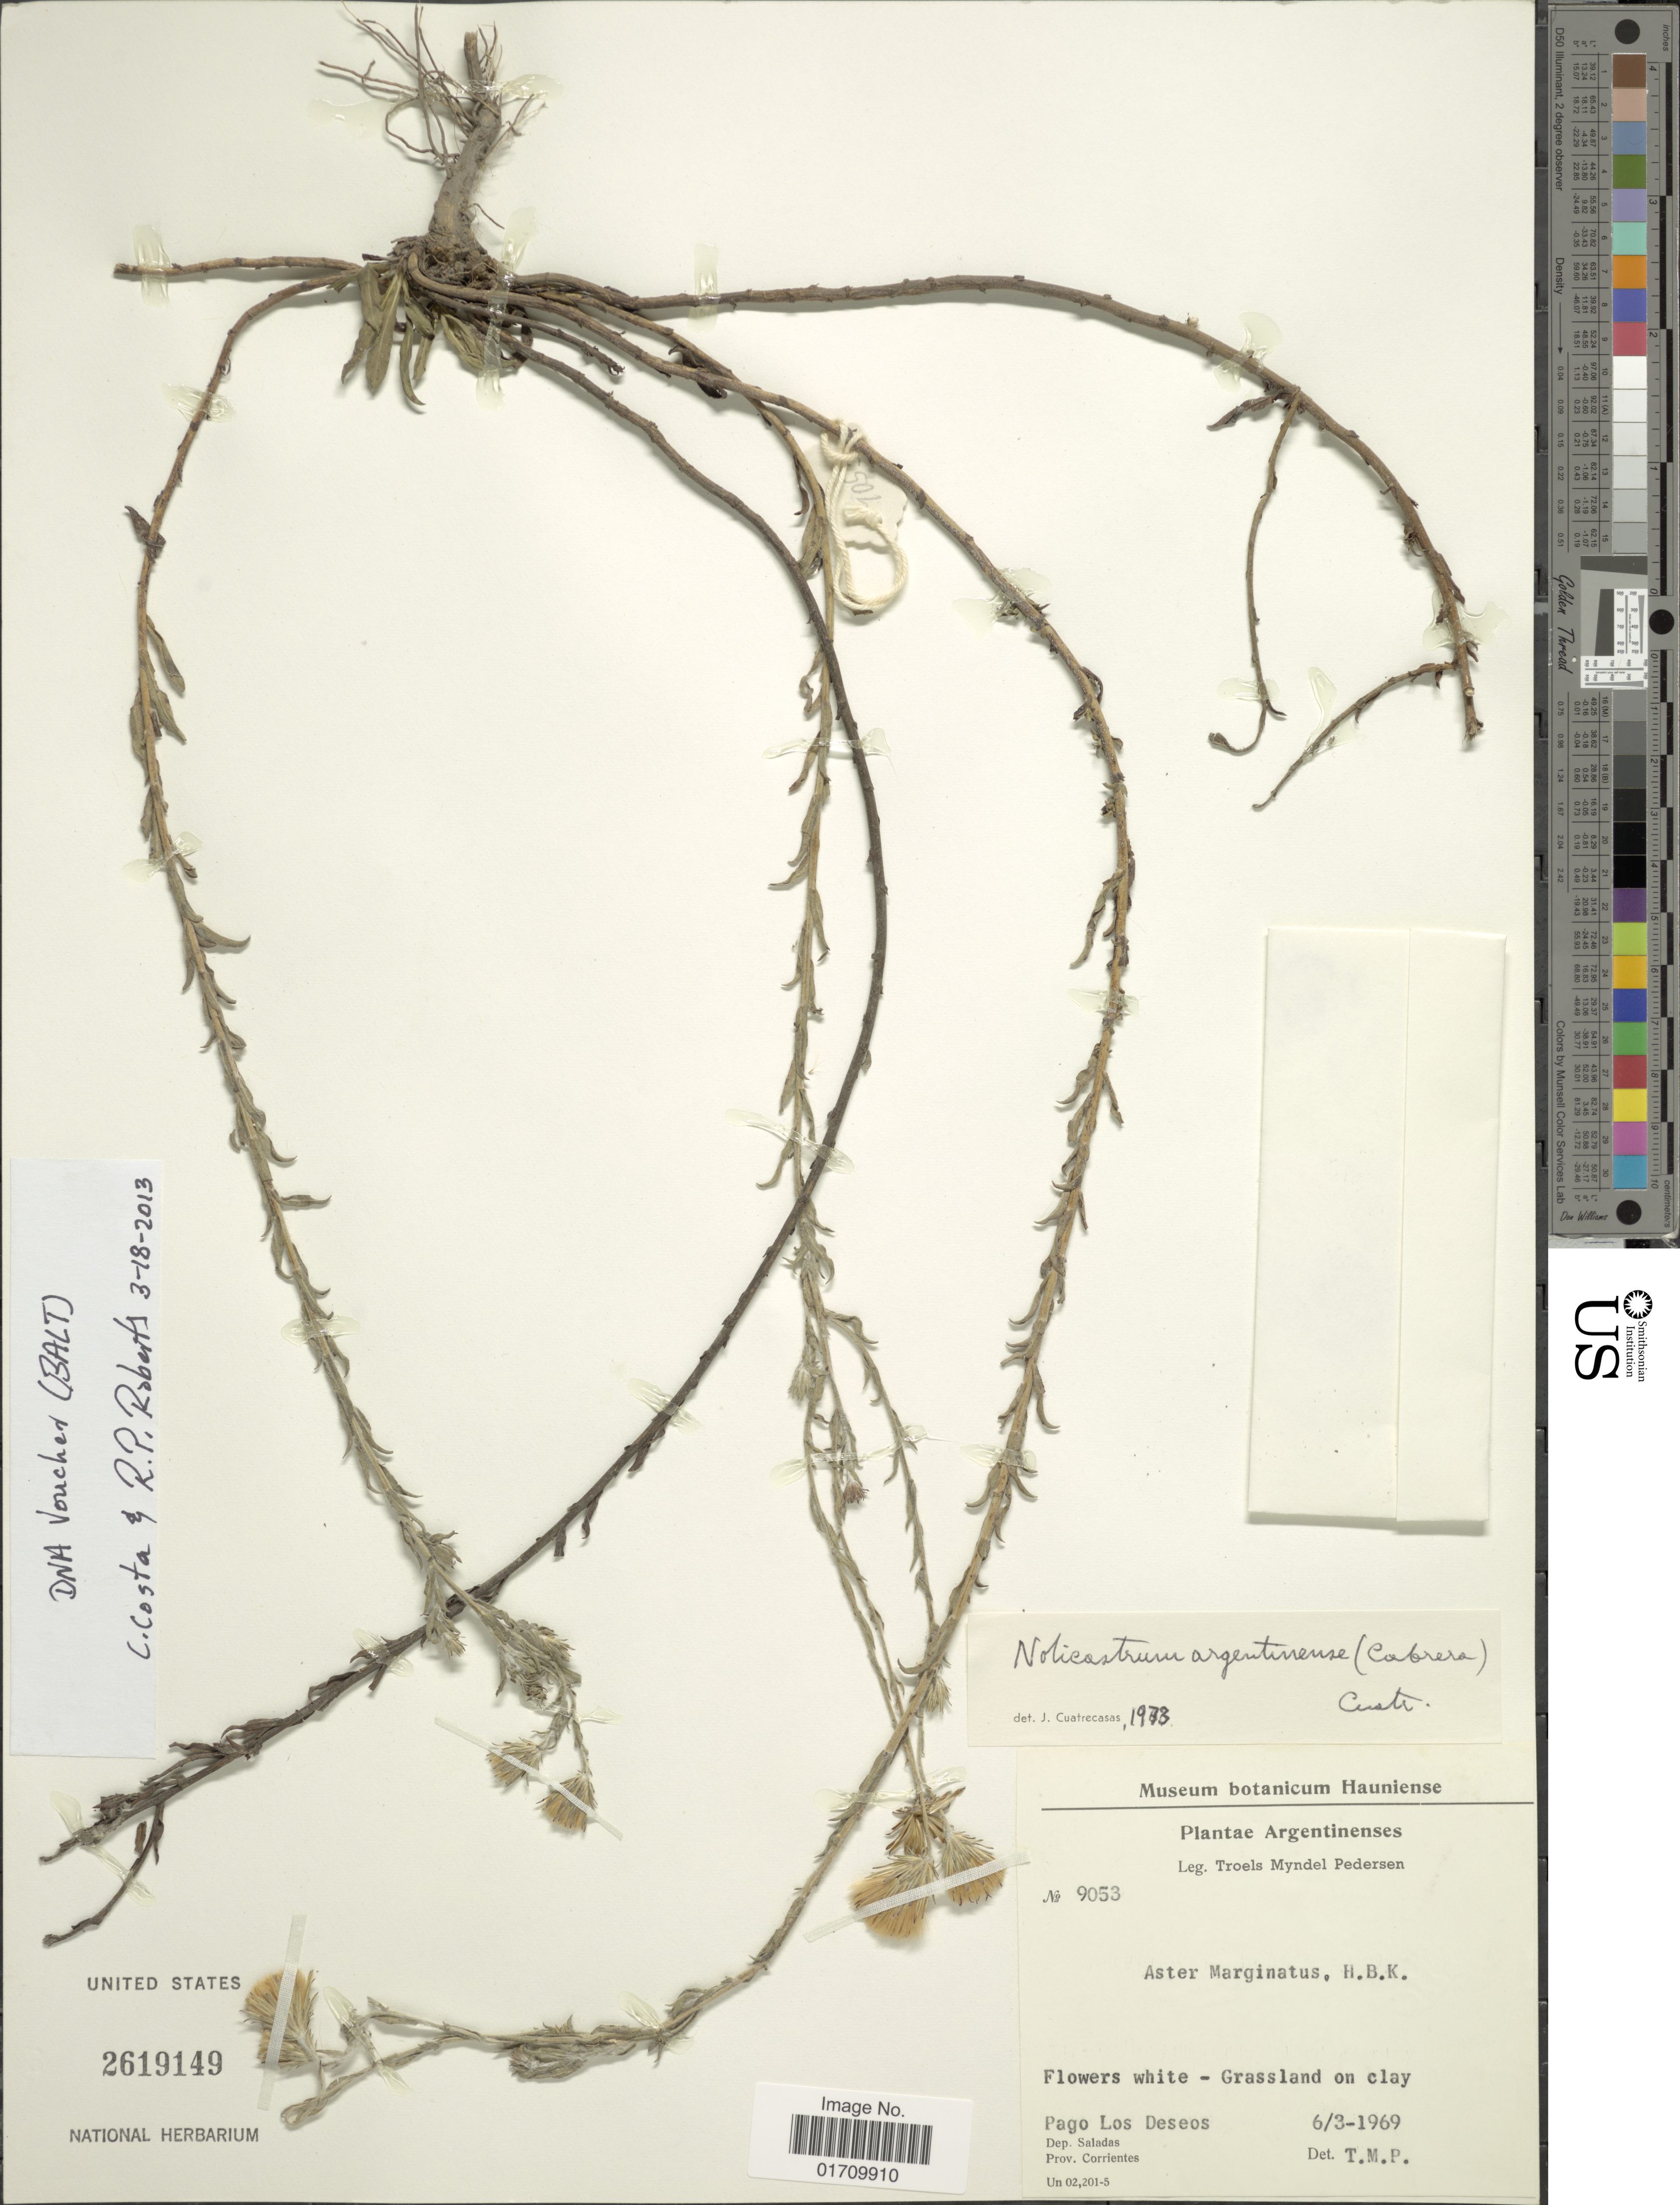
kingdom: Plantae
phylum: Tracheophyta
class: Magnoliopsida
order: Asterales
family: Asteraceae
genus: Noticastrum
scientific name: Noticastrum argentinense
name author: (Cabrera) Cuatrec.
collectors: T. Pederson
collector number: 9053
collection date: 1969-03-06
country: Argentina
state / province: Corrientes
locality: Pago Los Deseos, Dep. Saladas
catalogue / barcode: US 2619149